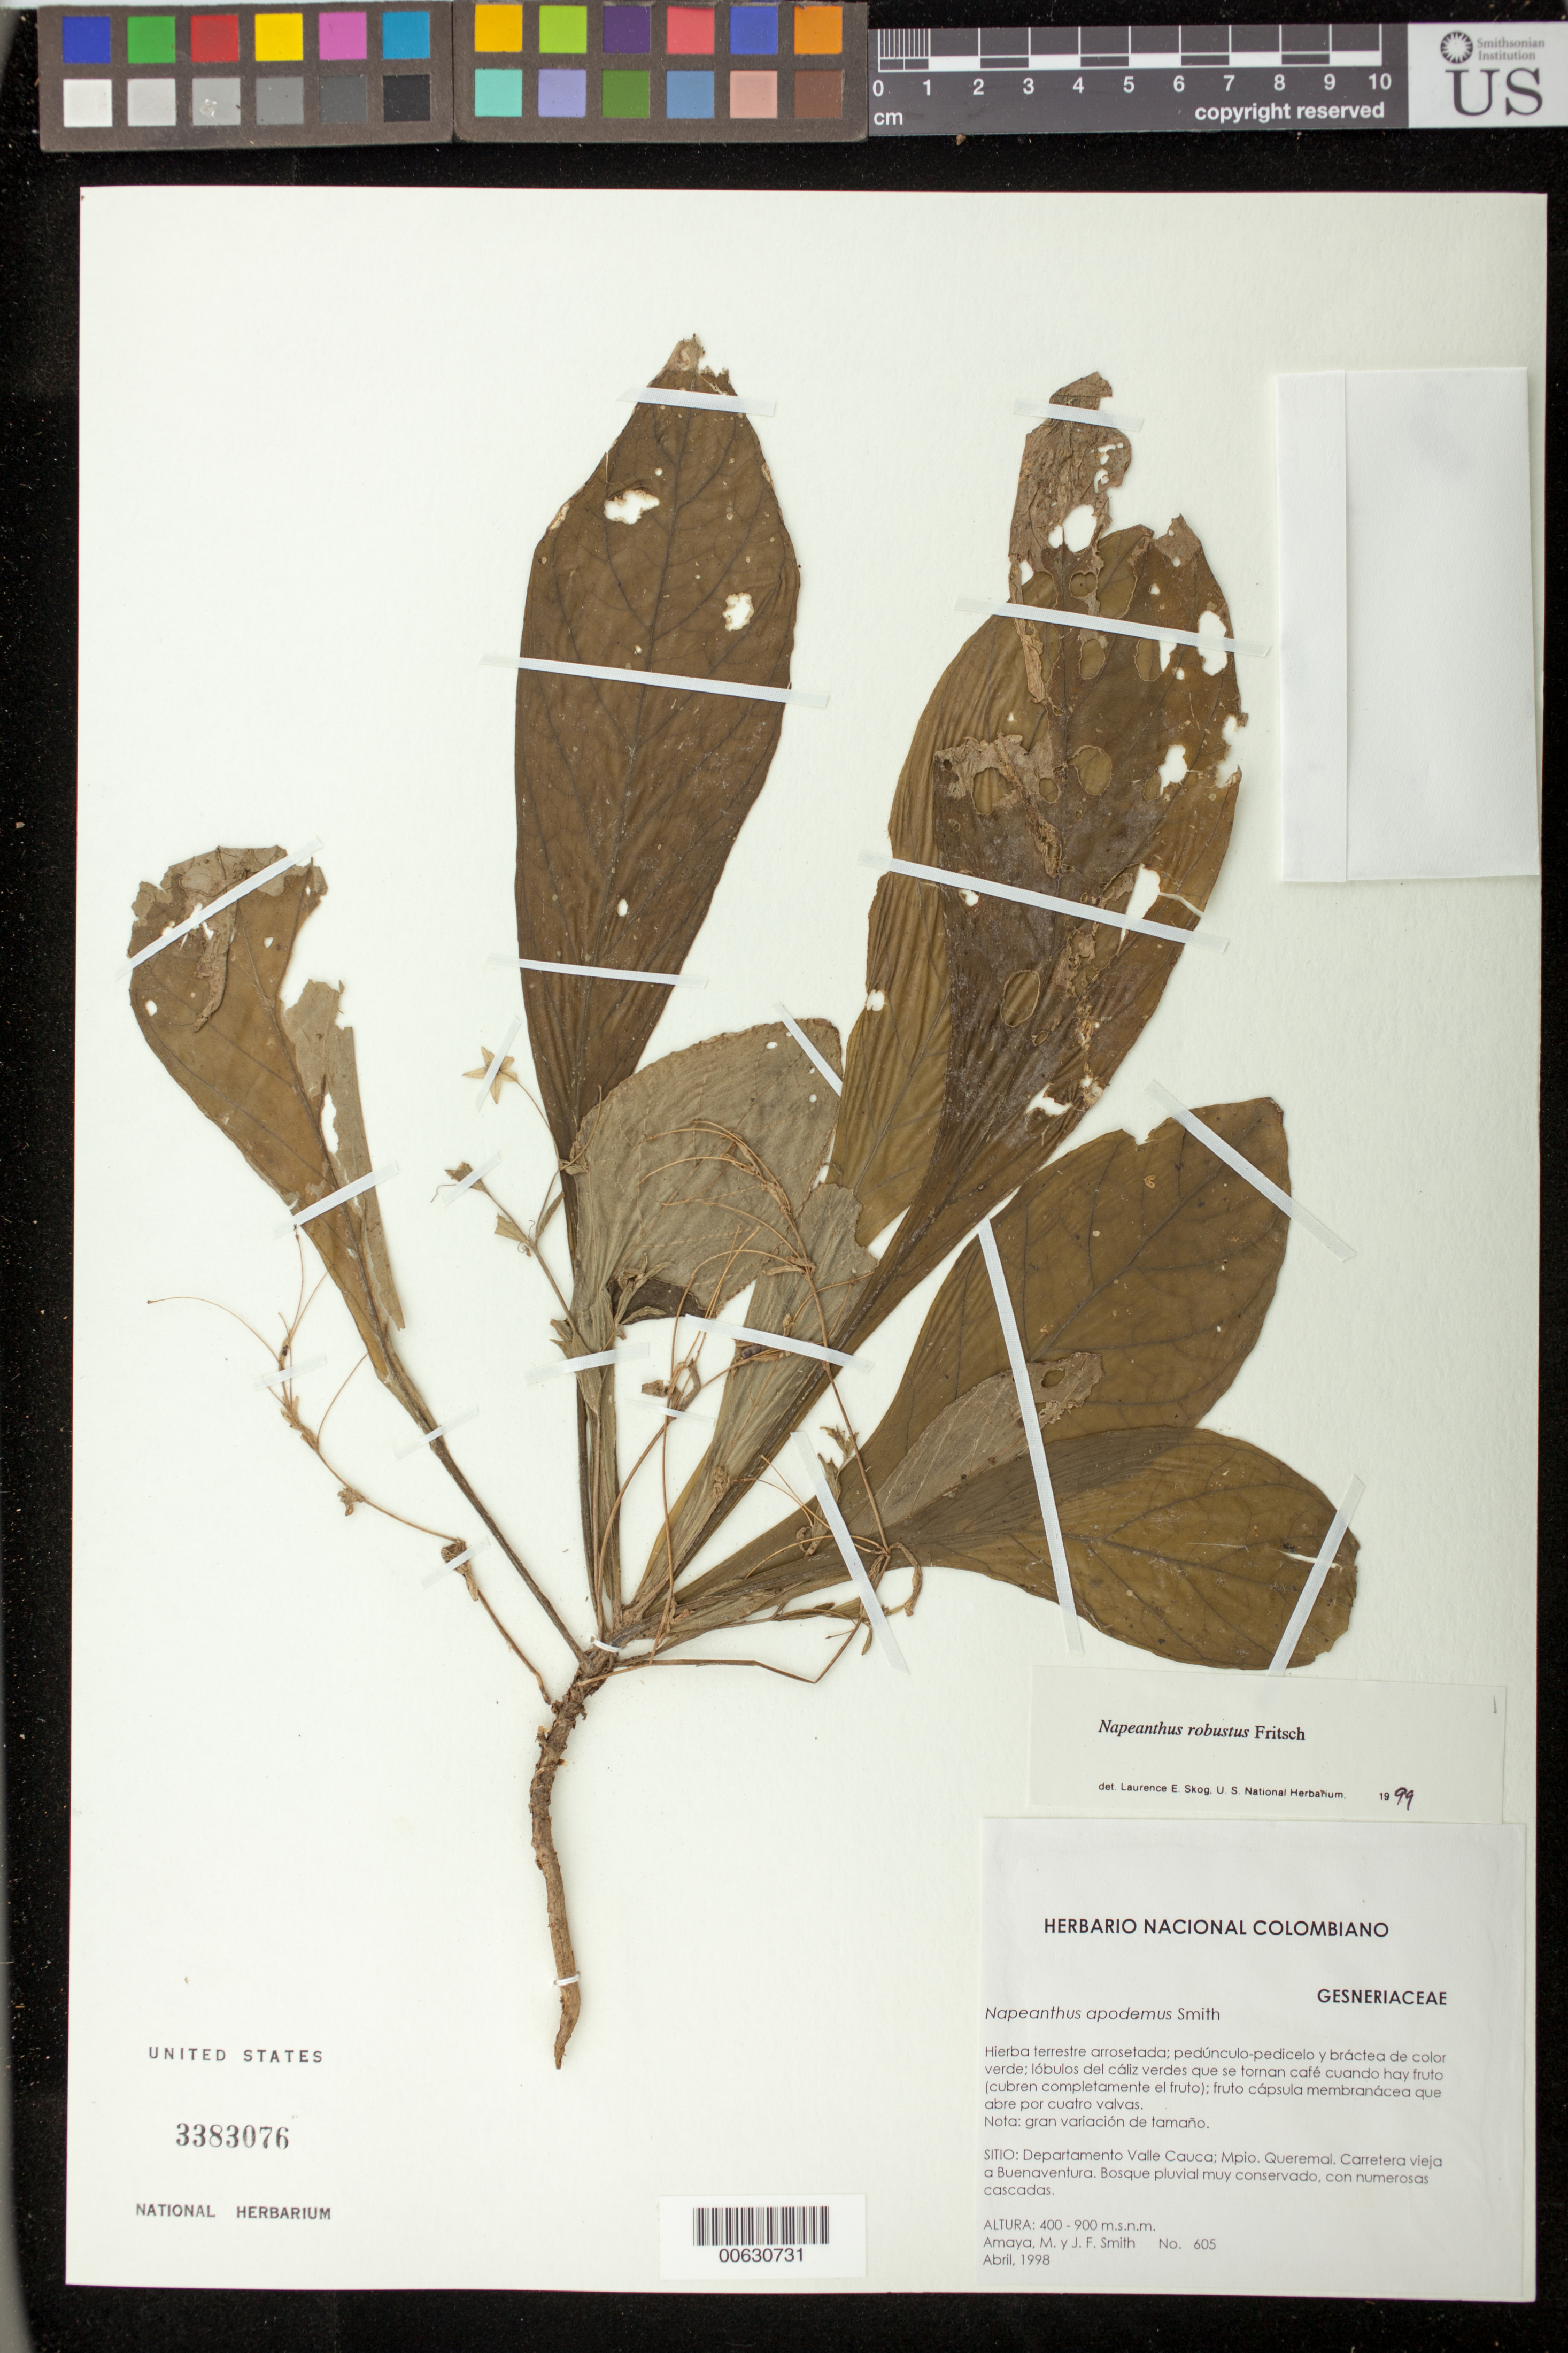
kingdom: Plantae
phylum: Tracheophyta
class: Magnoliopsida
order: Lamiales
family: Gesneriaceae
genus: Napeanthus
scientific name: Napeanthus robustus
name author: Fritsch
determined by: Skog, Laurence E.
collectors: M. Amaya & J. F. Smith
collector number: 605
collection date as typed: Apr 1998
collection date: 1998-04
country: Colombia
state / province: Valle del Cauca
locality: Mpio. Queremal. Carretera vieja a Buenaventura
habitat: Bosque pluvial muy conservado, con numerosas cascadas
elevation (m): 400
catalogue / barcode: US 3383076